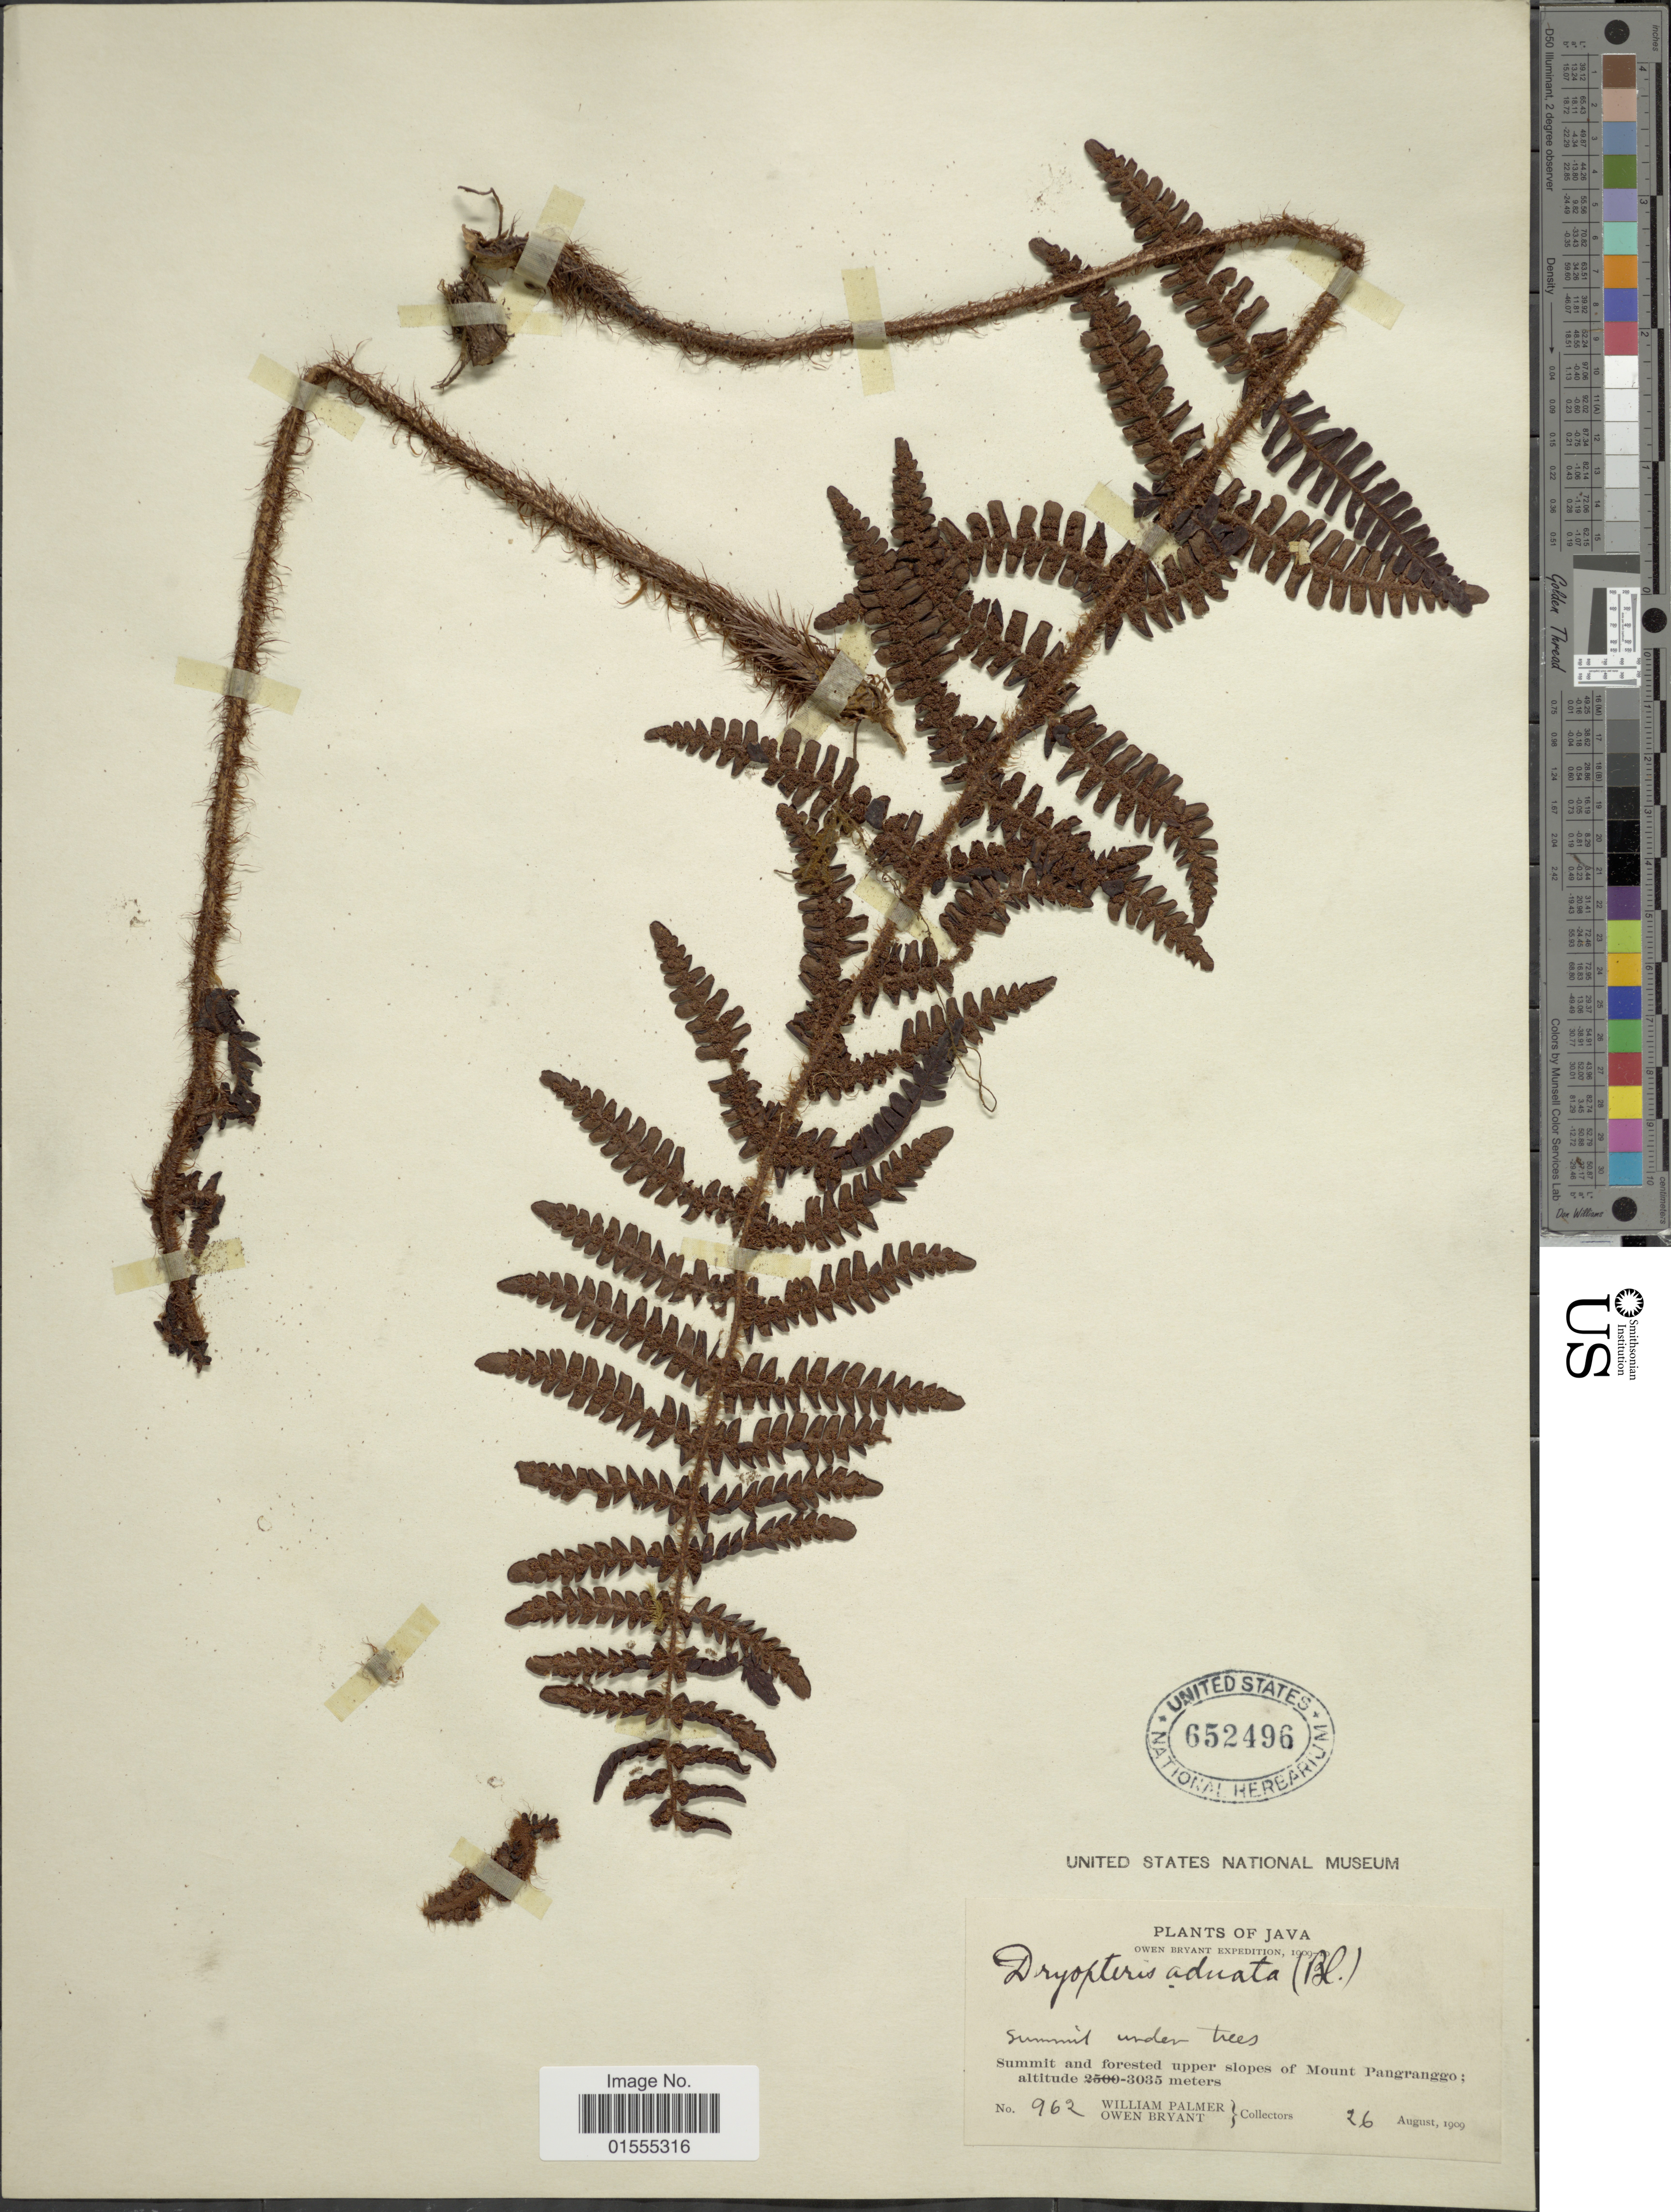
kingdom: Plantae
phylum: Tracheophyta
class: Polypodiopsida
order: Polypodiales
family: Dryopteridaceae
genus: Dryopteris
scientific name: Dryopteris adnata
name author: (Blume) Alderw.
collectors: W. Palmer & O. Bryant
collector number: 962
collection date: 1909-08-26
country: Indonesia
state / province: Java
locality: Summit and forested upper slopes of Mount Pangranggo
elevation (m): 3035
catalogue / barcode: US 652496